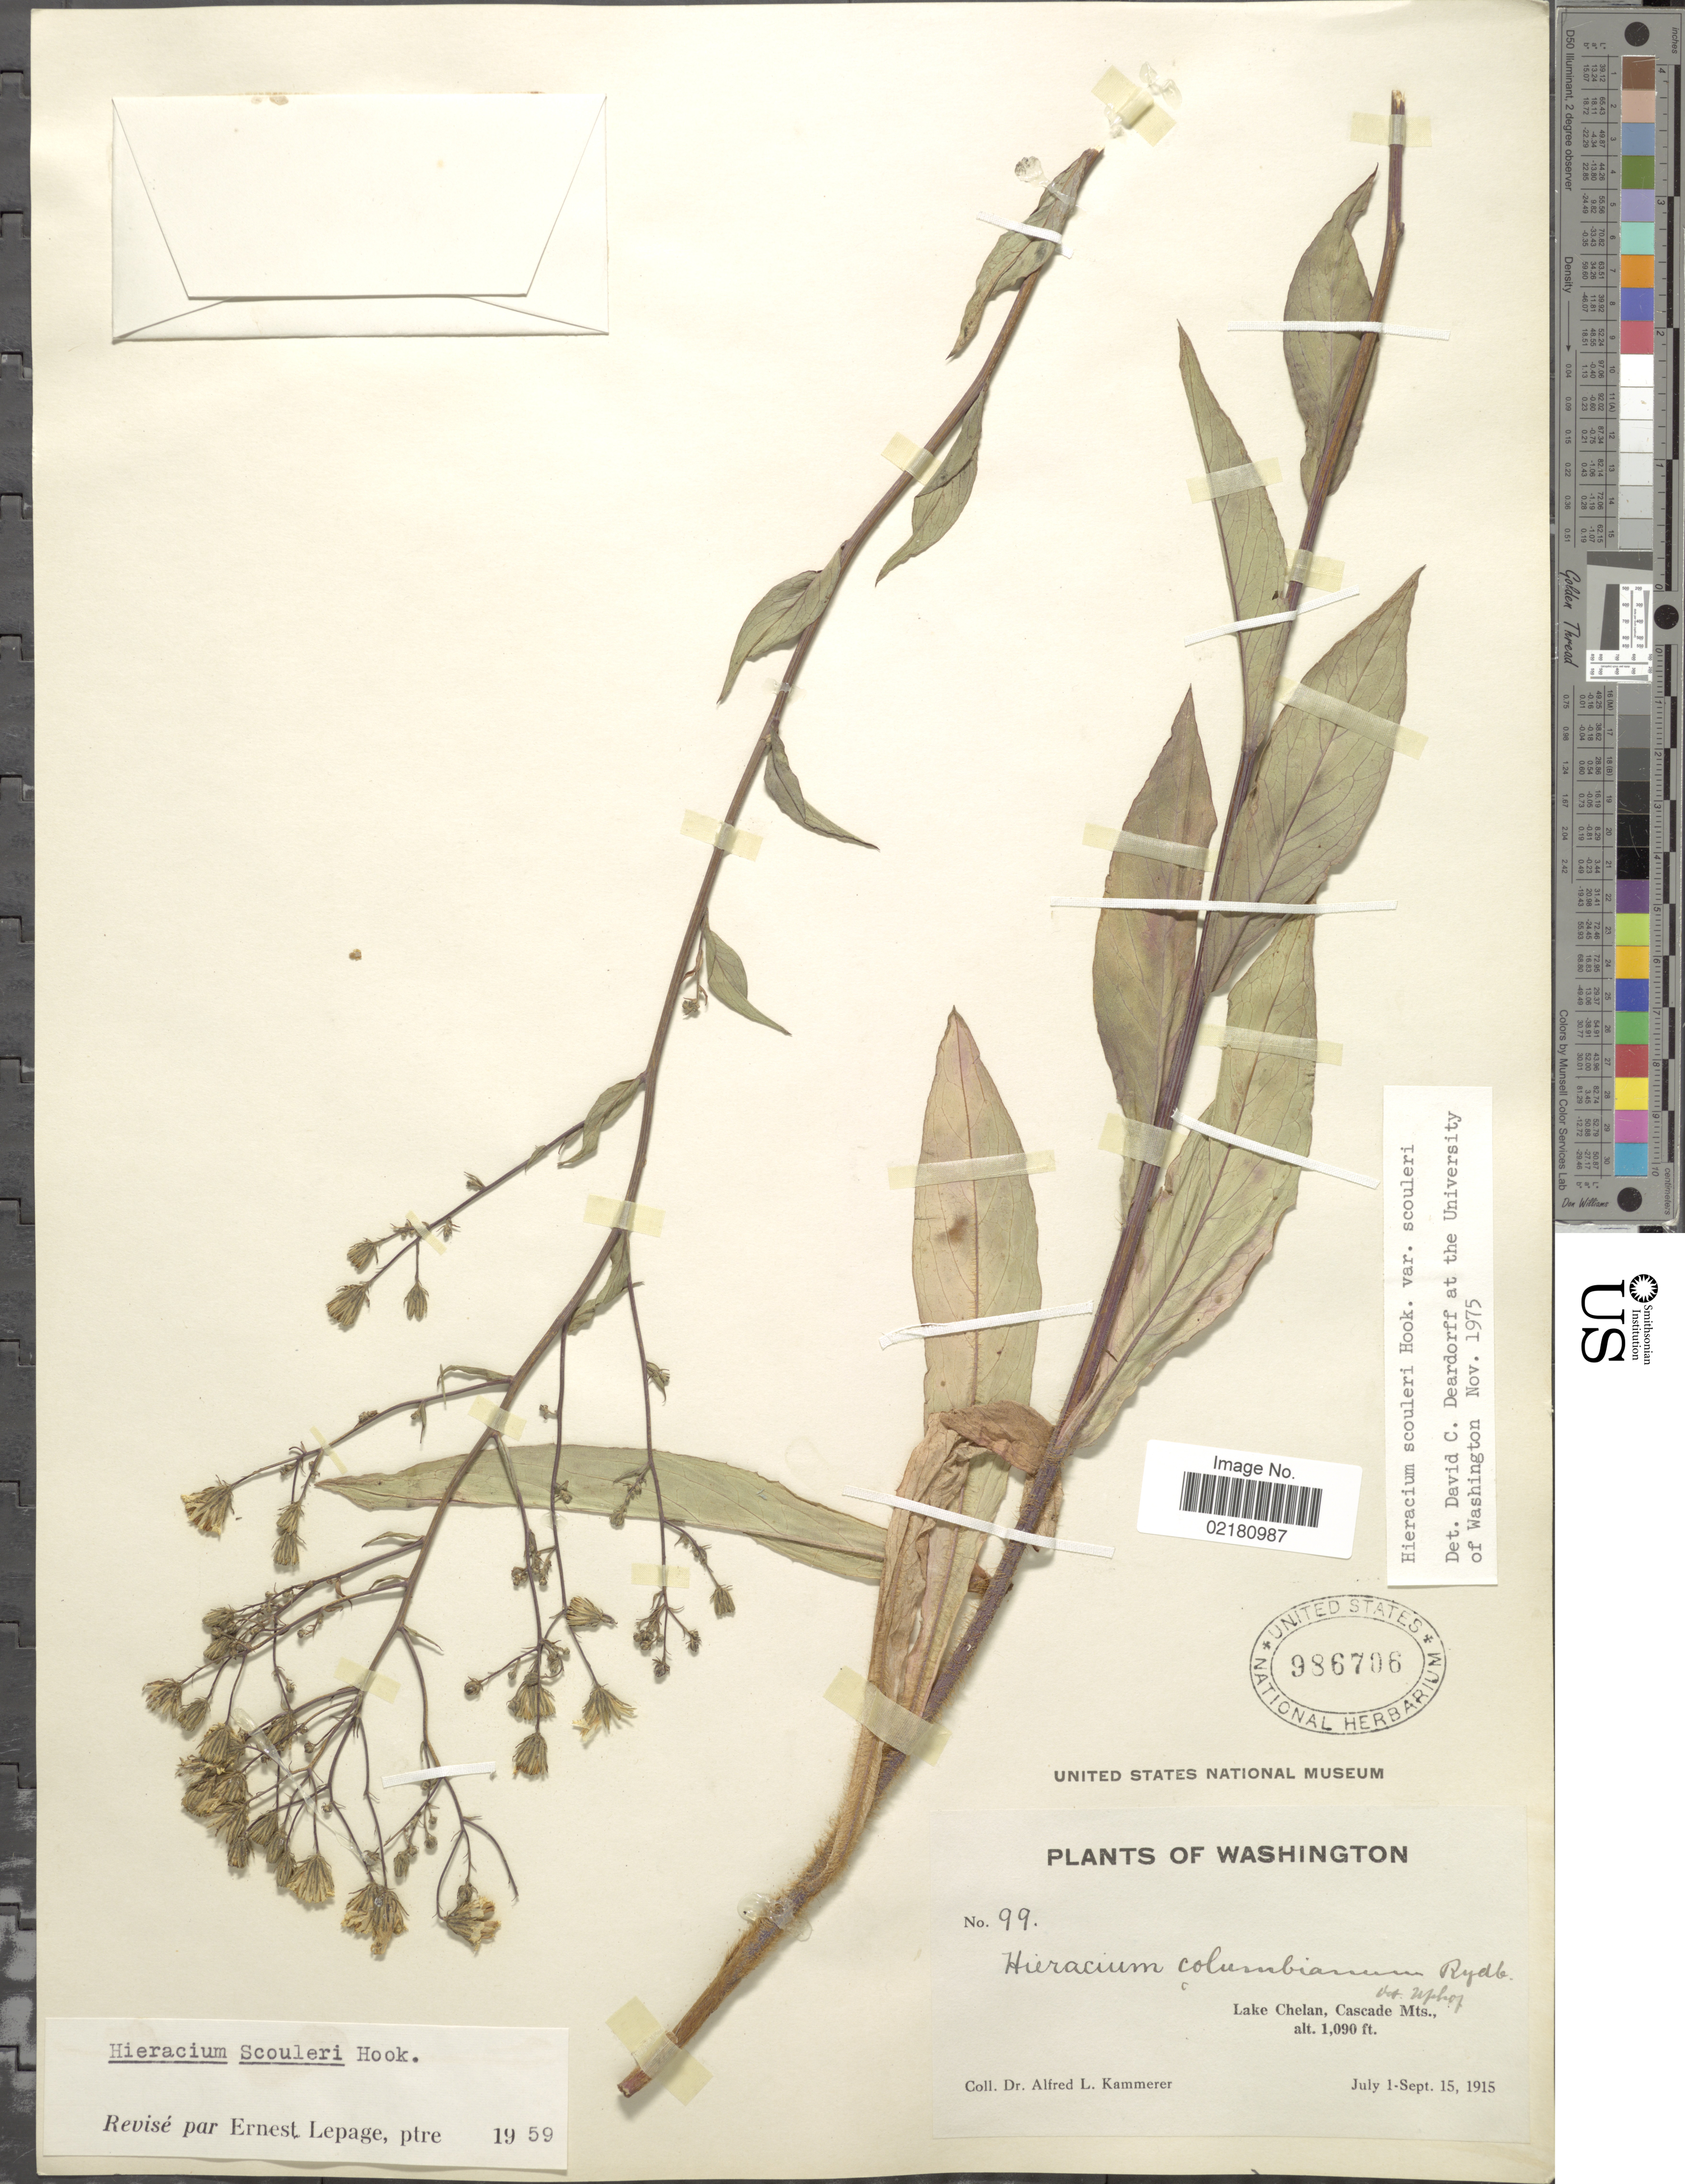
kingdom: Plantae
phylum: Tracheophyta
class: Magnoliopsida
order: Asterales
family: Asteraceae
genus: Hieracium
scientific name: Hieracium scouleri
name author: Hook.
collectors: A. Kammerer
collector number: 99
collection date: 1915-07-01/1915-09-15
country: United States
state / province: Washington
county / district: Chelan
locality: Lake Chelan, Cascade Mts.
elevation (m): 332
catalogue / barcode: US 986706